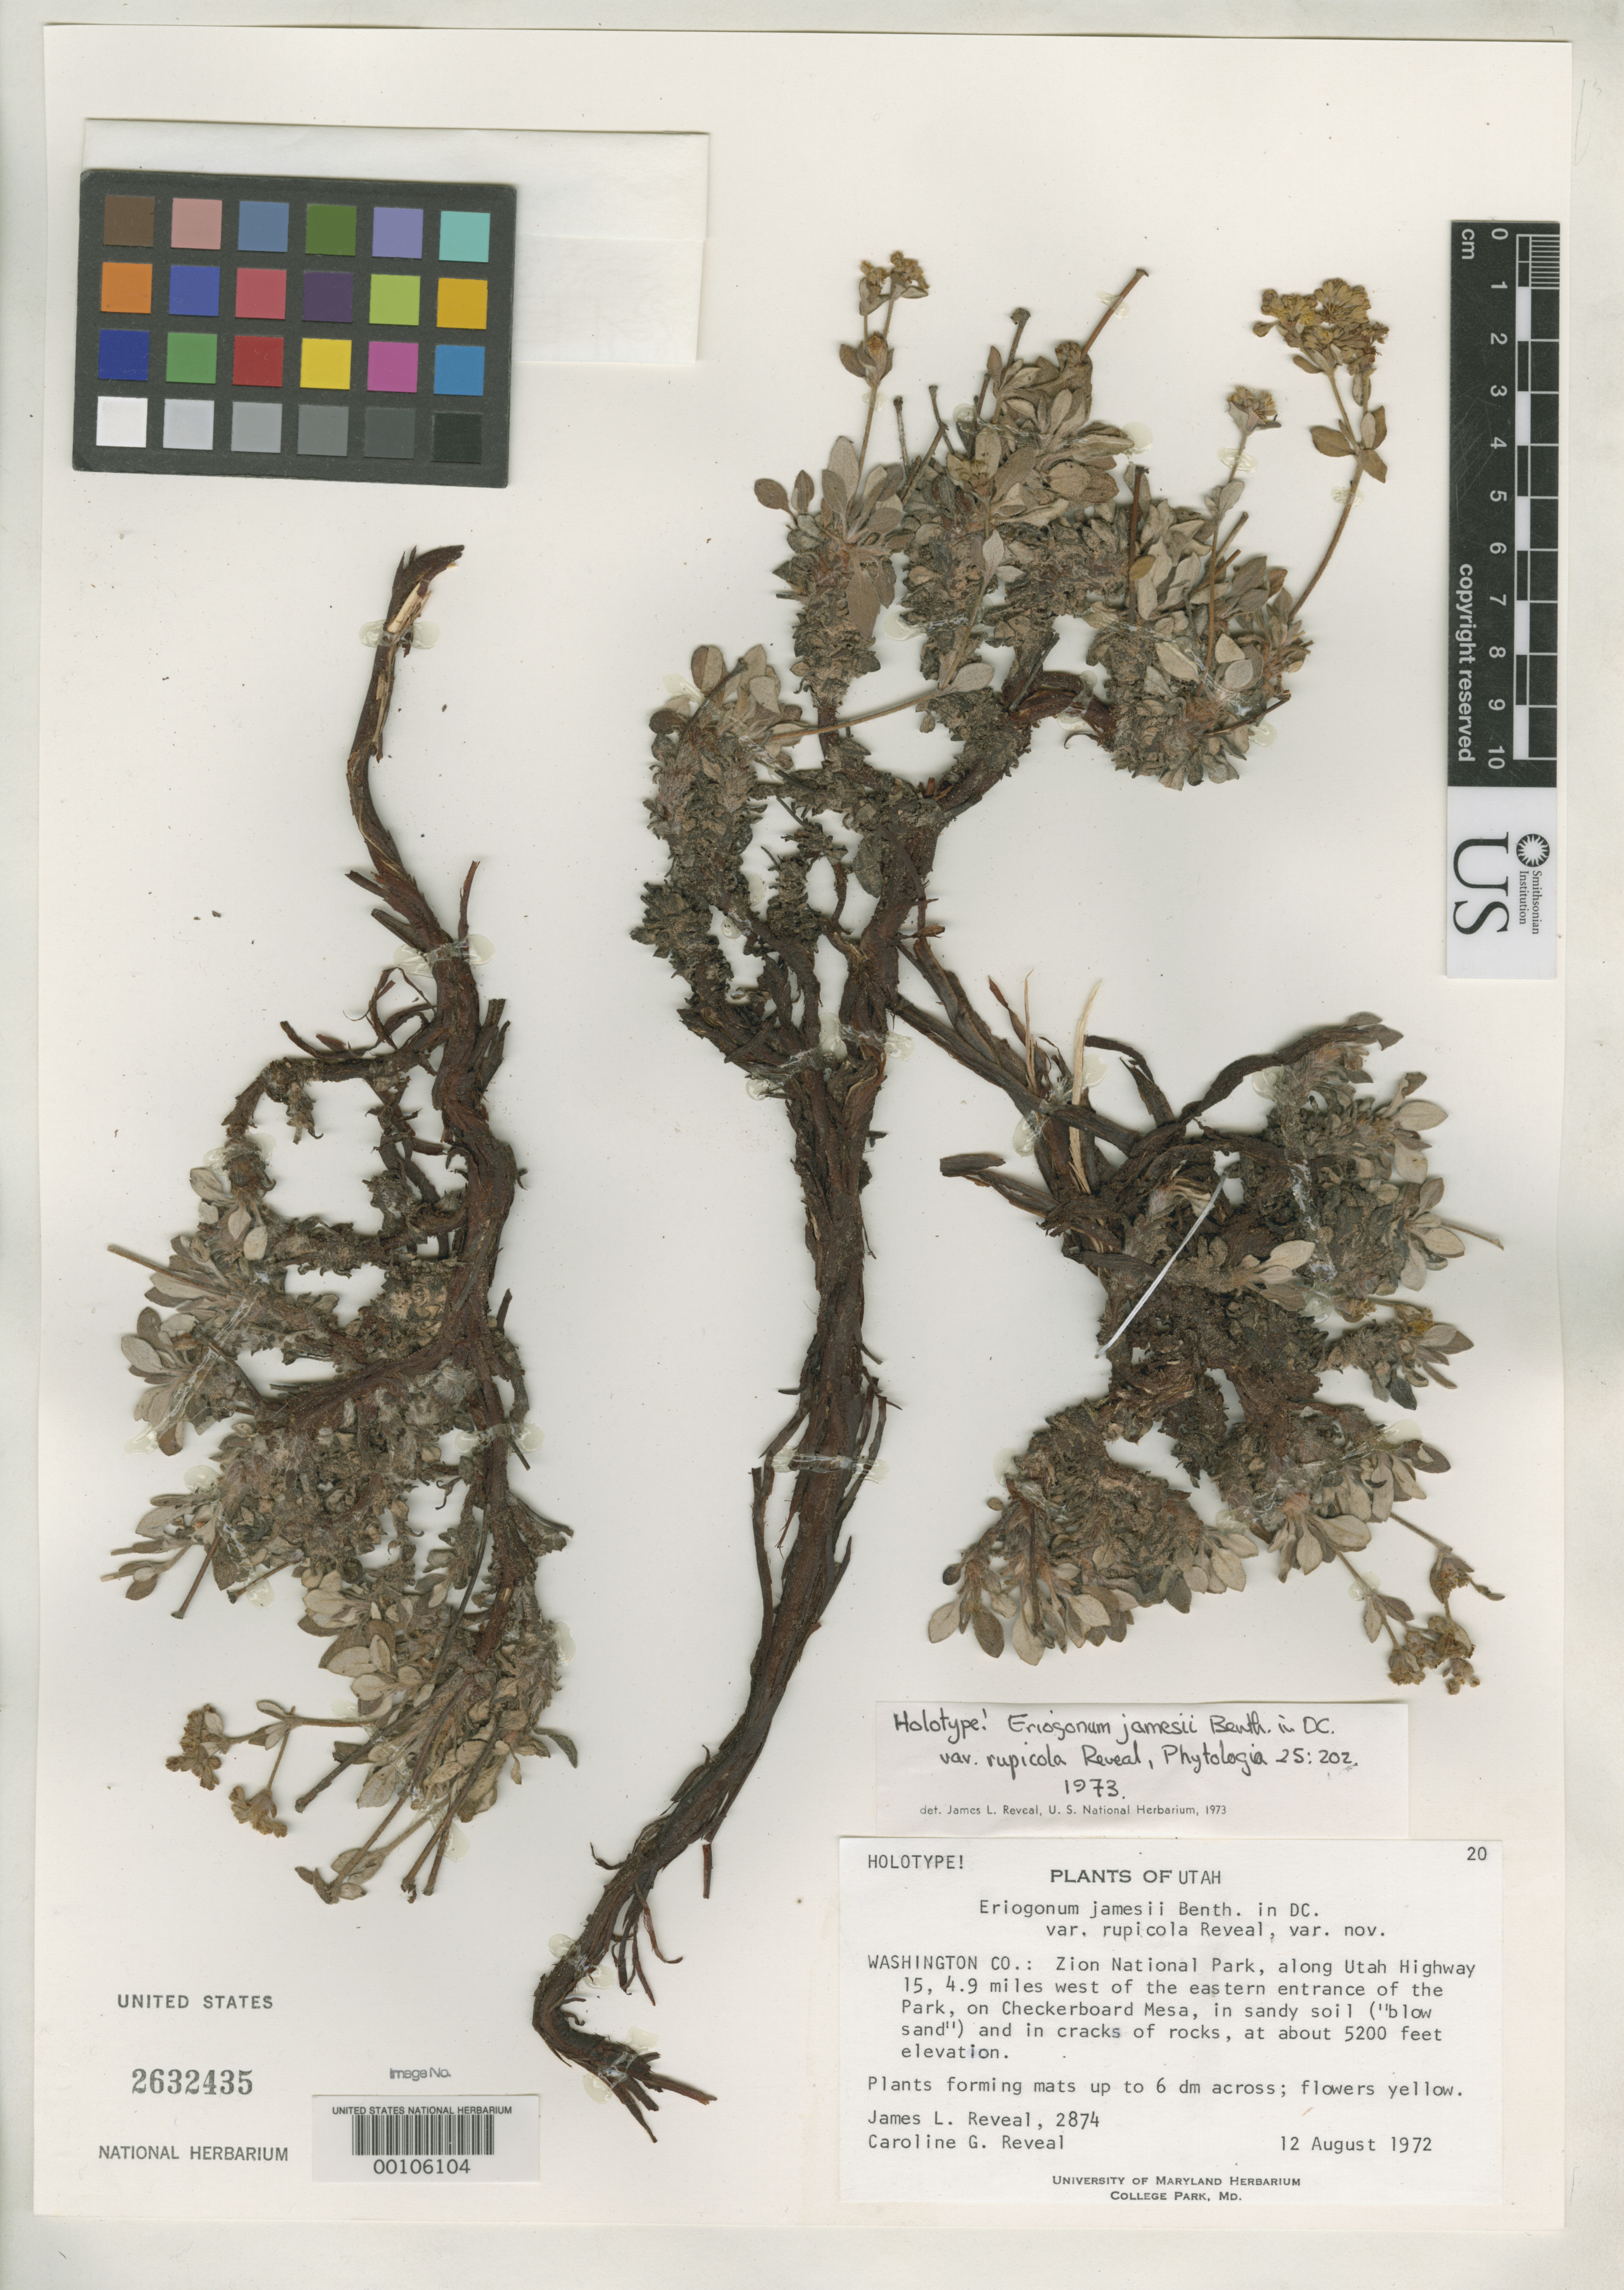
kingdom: Plantae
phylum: Tracheophyta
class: Magnoliopsida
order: Caryophyllales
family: Polygonaceae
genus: Eriogonum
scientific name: Eriogonum jamesii var. rupicola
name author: Reveal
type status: Holotype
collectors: J. L. Reveal & C. G. Reveal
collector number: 2874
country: United States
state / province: Utah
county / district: Washington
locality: Zion National Park, Checkerboard mesa.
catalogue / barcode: US 2632435